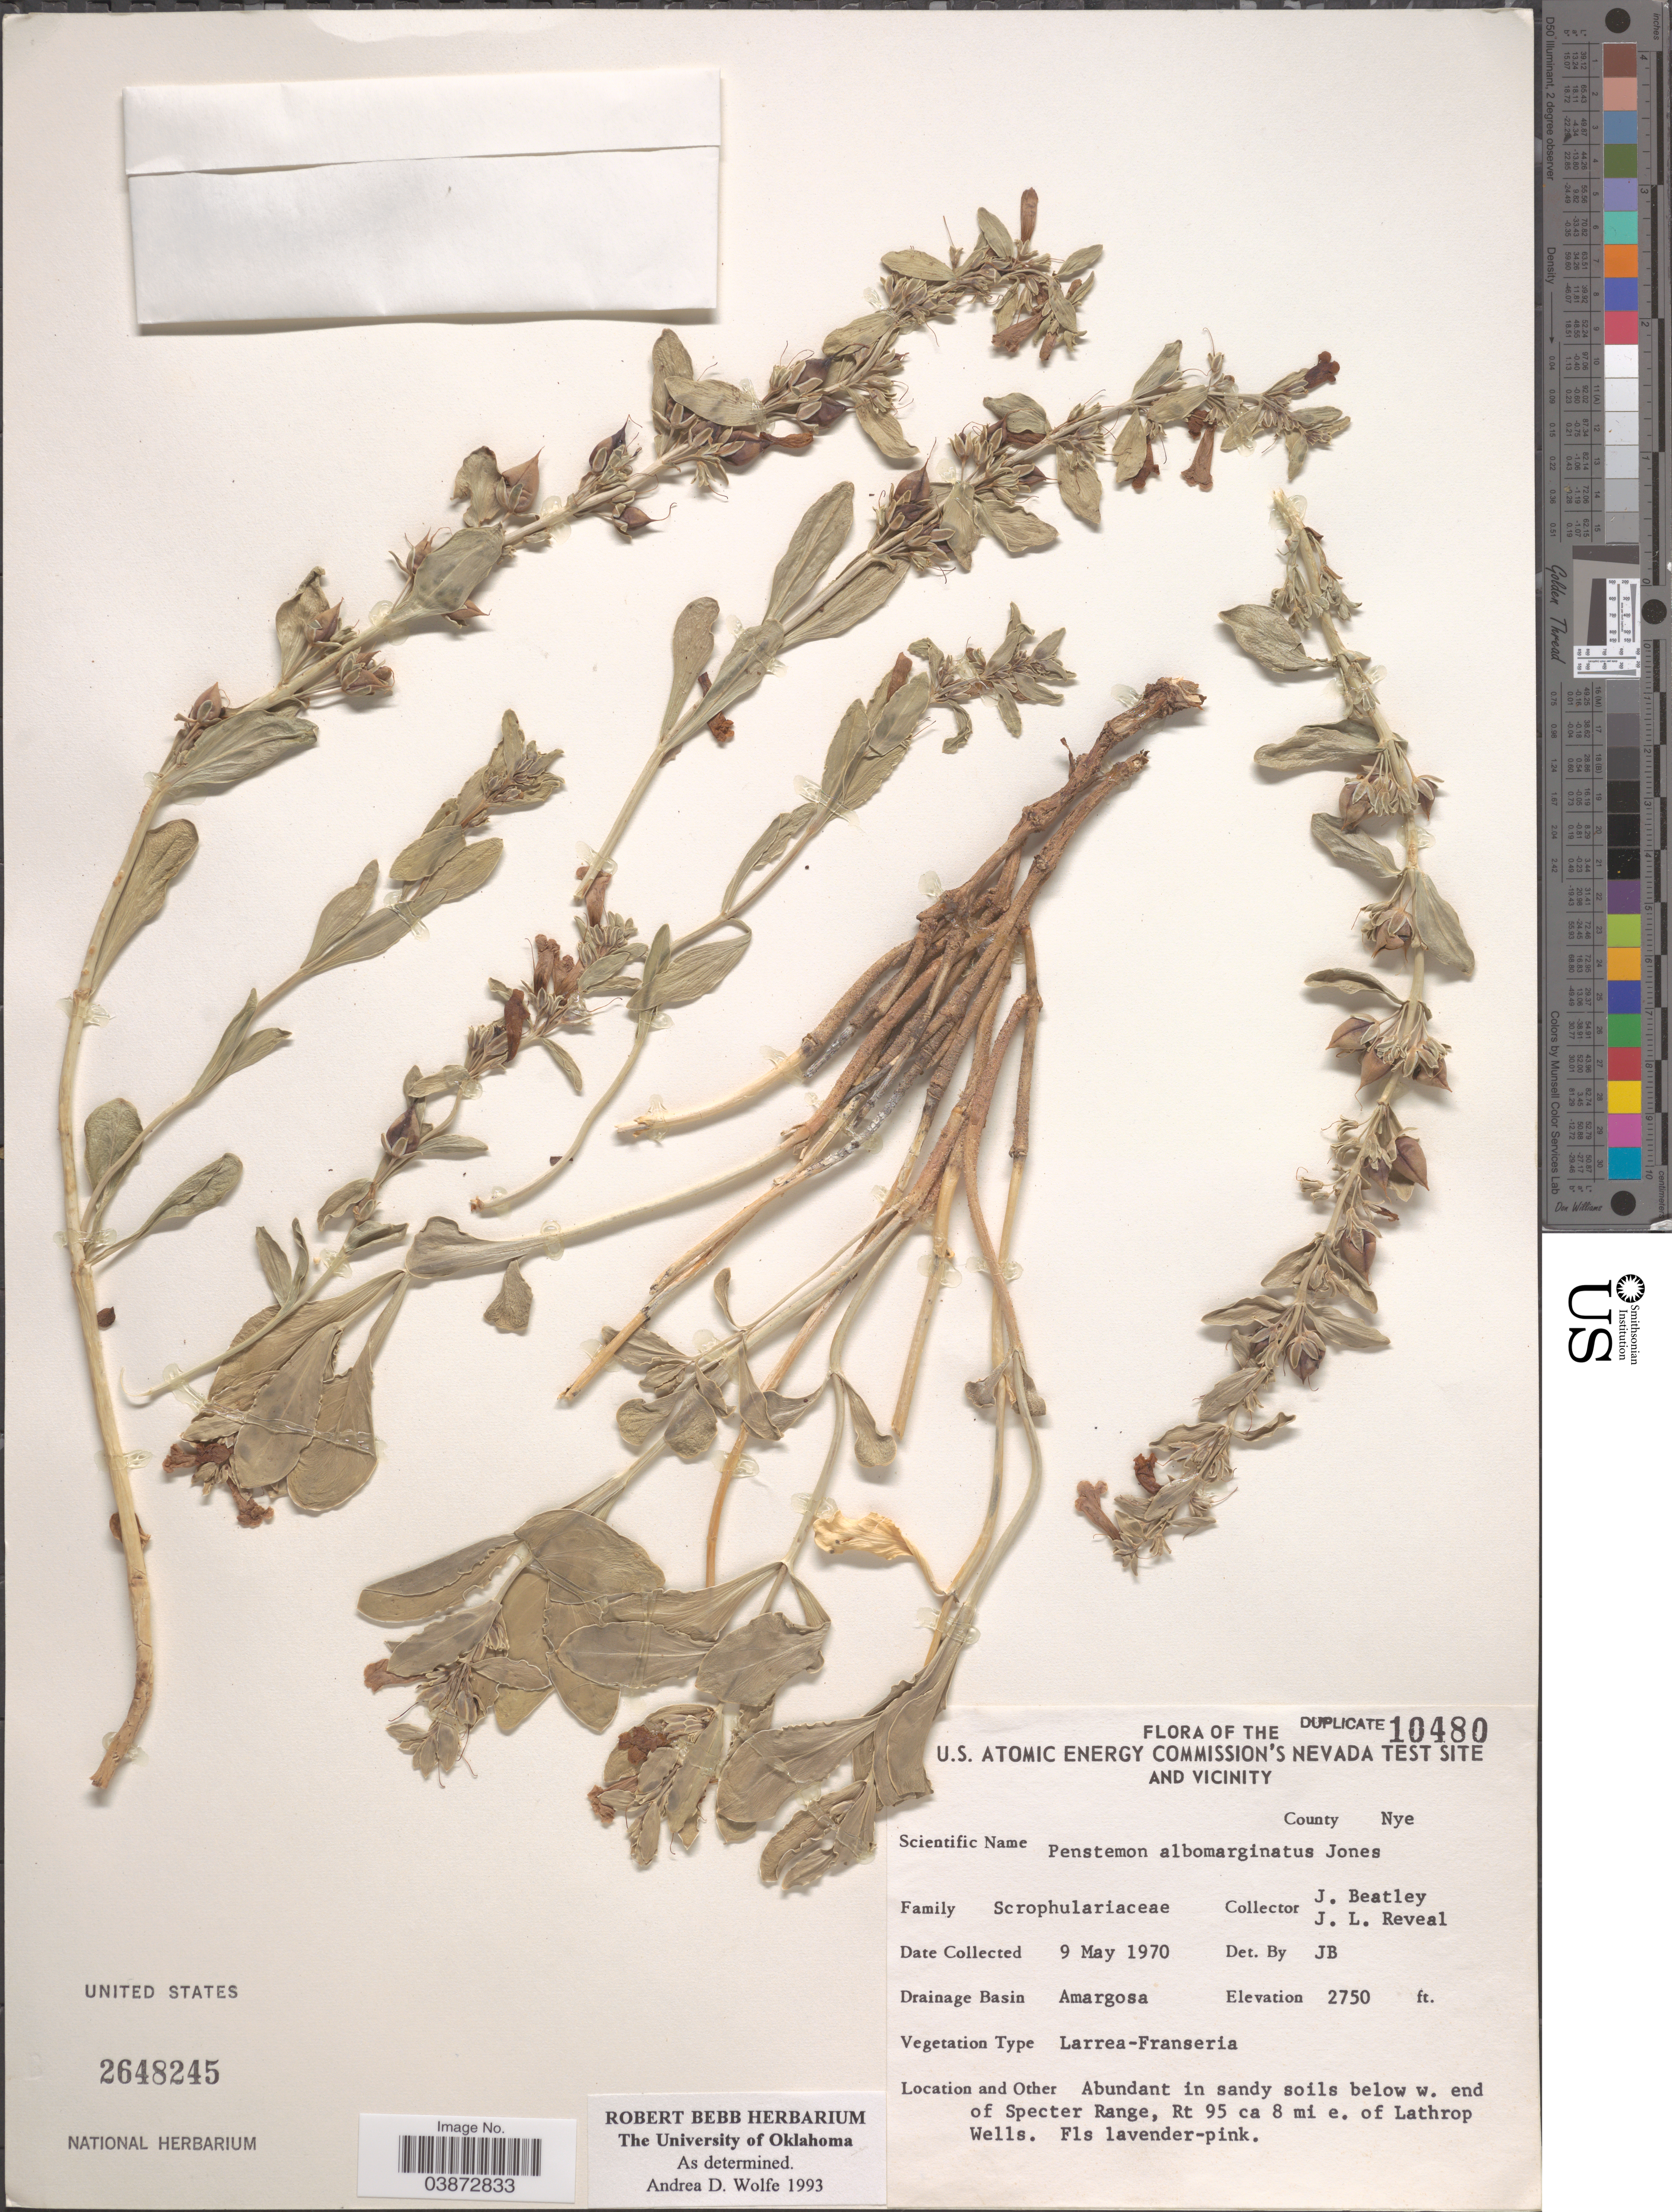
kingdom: Plantae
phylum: Tracheophyta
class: Magnoliopsida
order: Lamiales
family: Plantaginaceae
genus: Penstemon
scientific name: Penstemon albomarginatus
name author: M.E. Jones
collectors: J. C. Beatley & J. L. Reveal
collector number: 10480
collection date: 1970-05-09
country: United States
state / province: Nevada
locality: U.S. Atomic Energy Commission's Nevada Test Site and vicinity. County Nye. Drainage Basin Amargosa.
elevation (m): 838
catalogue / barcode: US 2648245